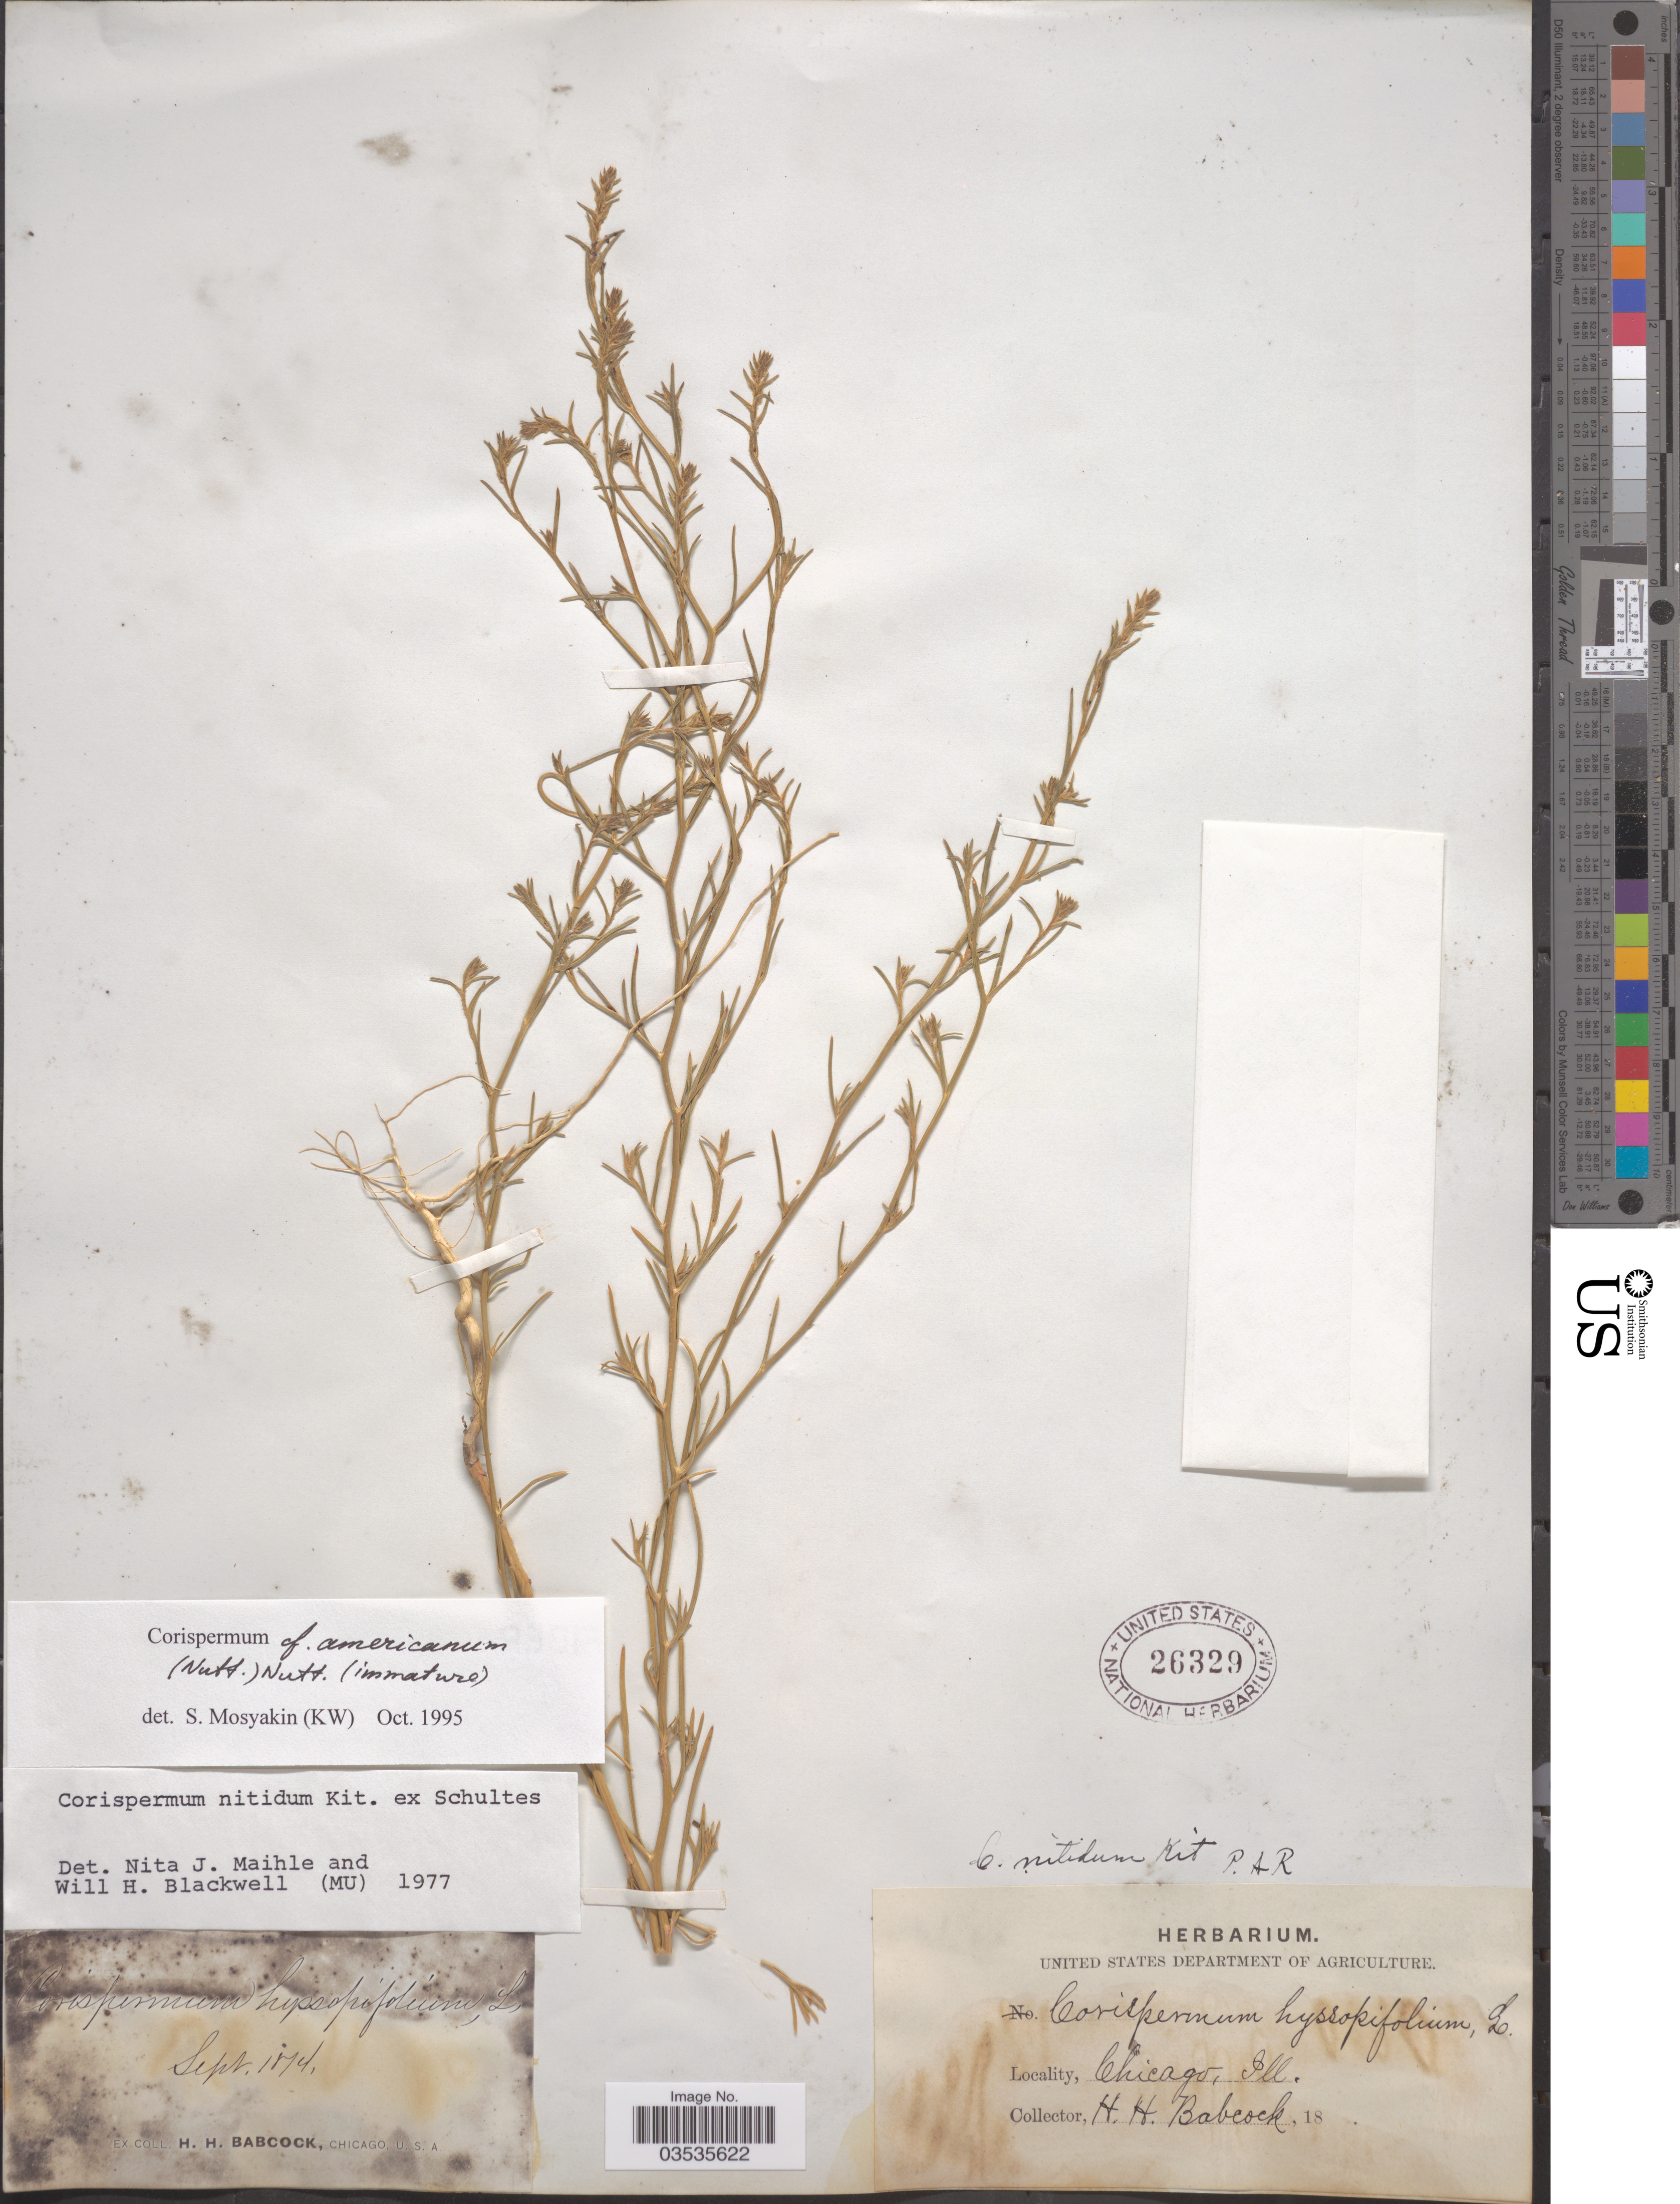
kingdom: Plantae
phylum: Tracheophyta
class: Magnoliopsida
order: Caryophyllales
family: Amaranthaceae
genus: Corispermum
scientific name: Corispermum americanum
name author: (Nutt.) Nutt.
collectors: H. Babcock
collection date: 1874-09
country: United States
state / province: Illinois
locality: Chicago.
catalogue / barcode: US 26329